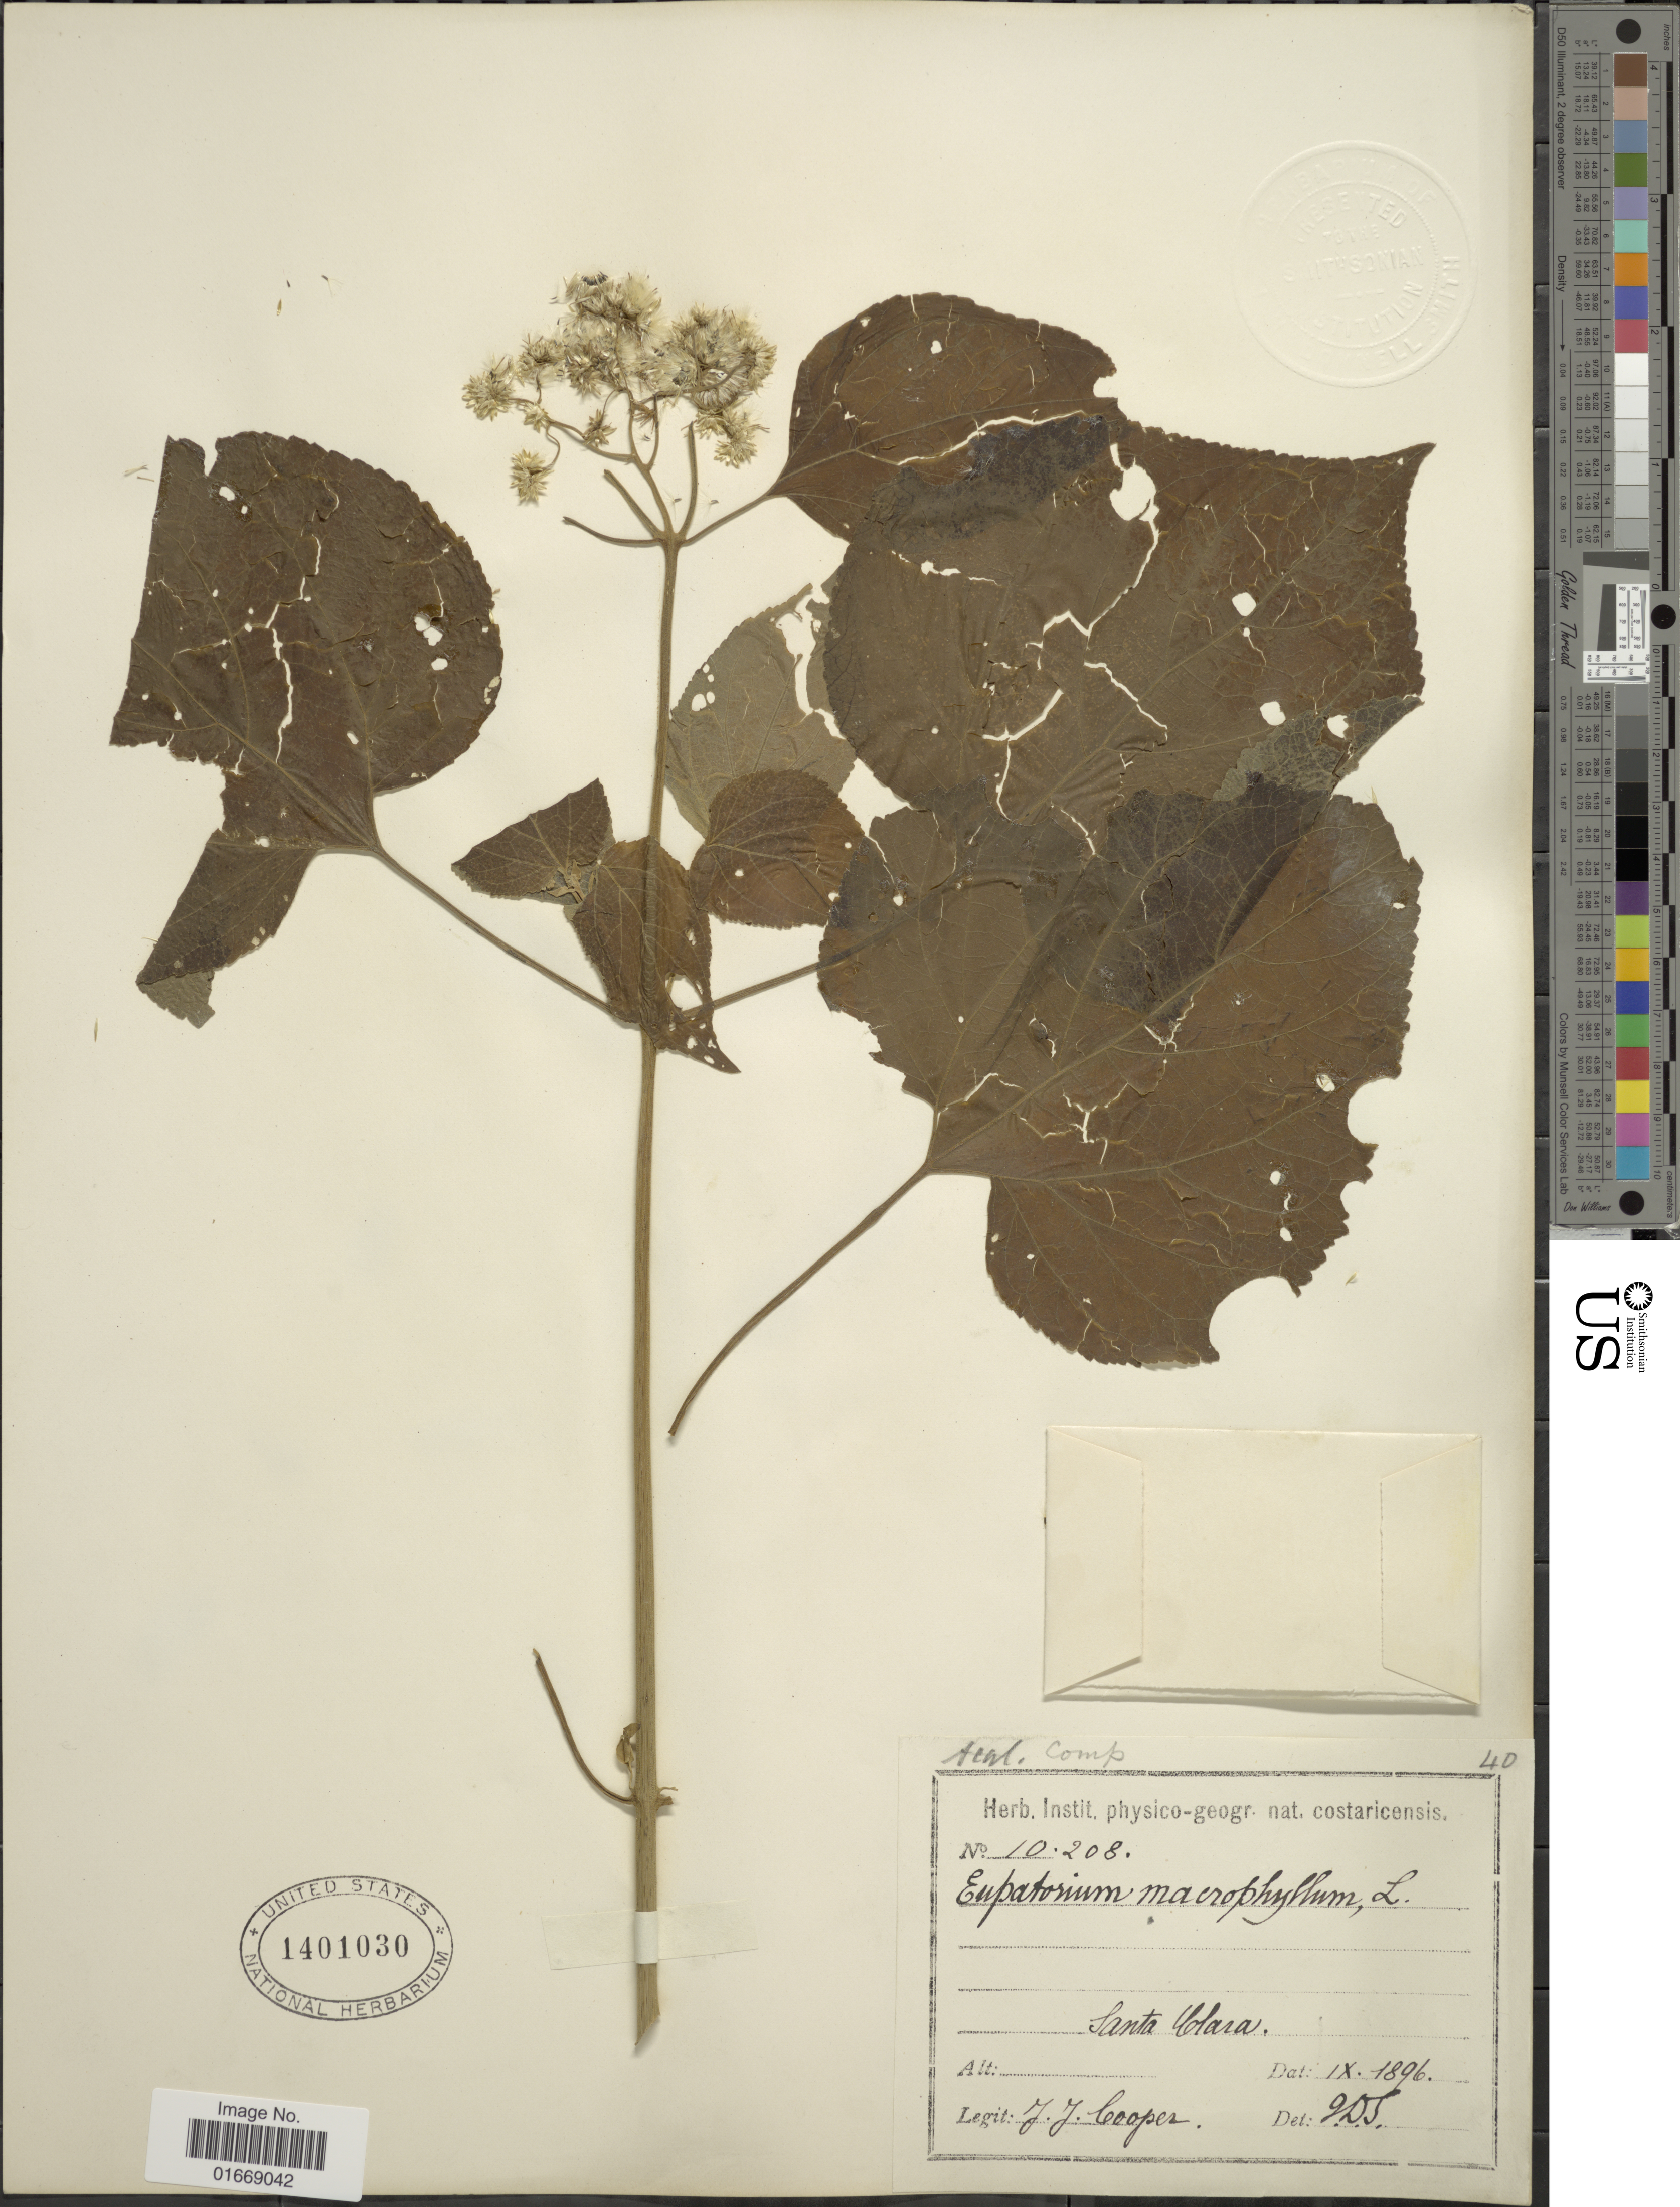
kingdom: Plantae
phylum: Tracheophyta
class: Magnoliopsida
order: Asterales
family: Asteraceae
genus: Hebeclinium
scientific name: Hebeclinium macrophyllum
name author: (L.) DC.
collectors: J. J. Cooper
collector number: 10208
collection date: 1896-09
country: United States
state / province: California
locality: Santa Clara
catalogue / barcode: US 1401030